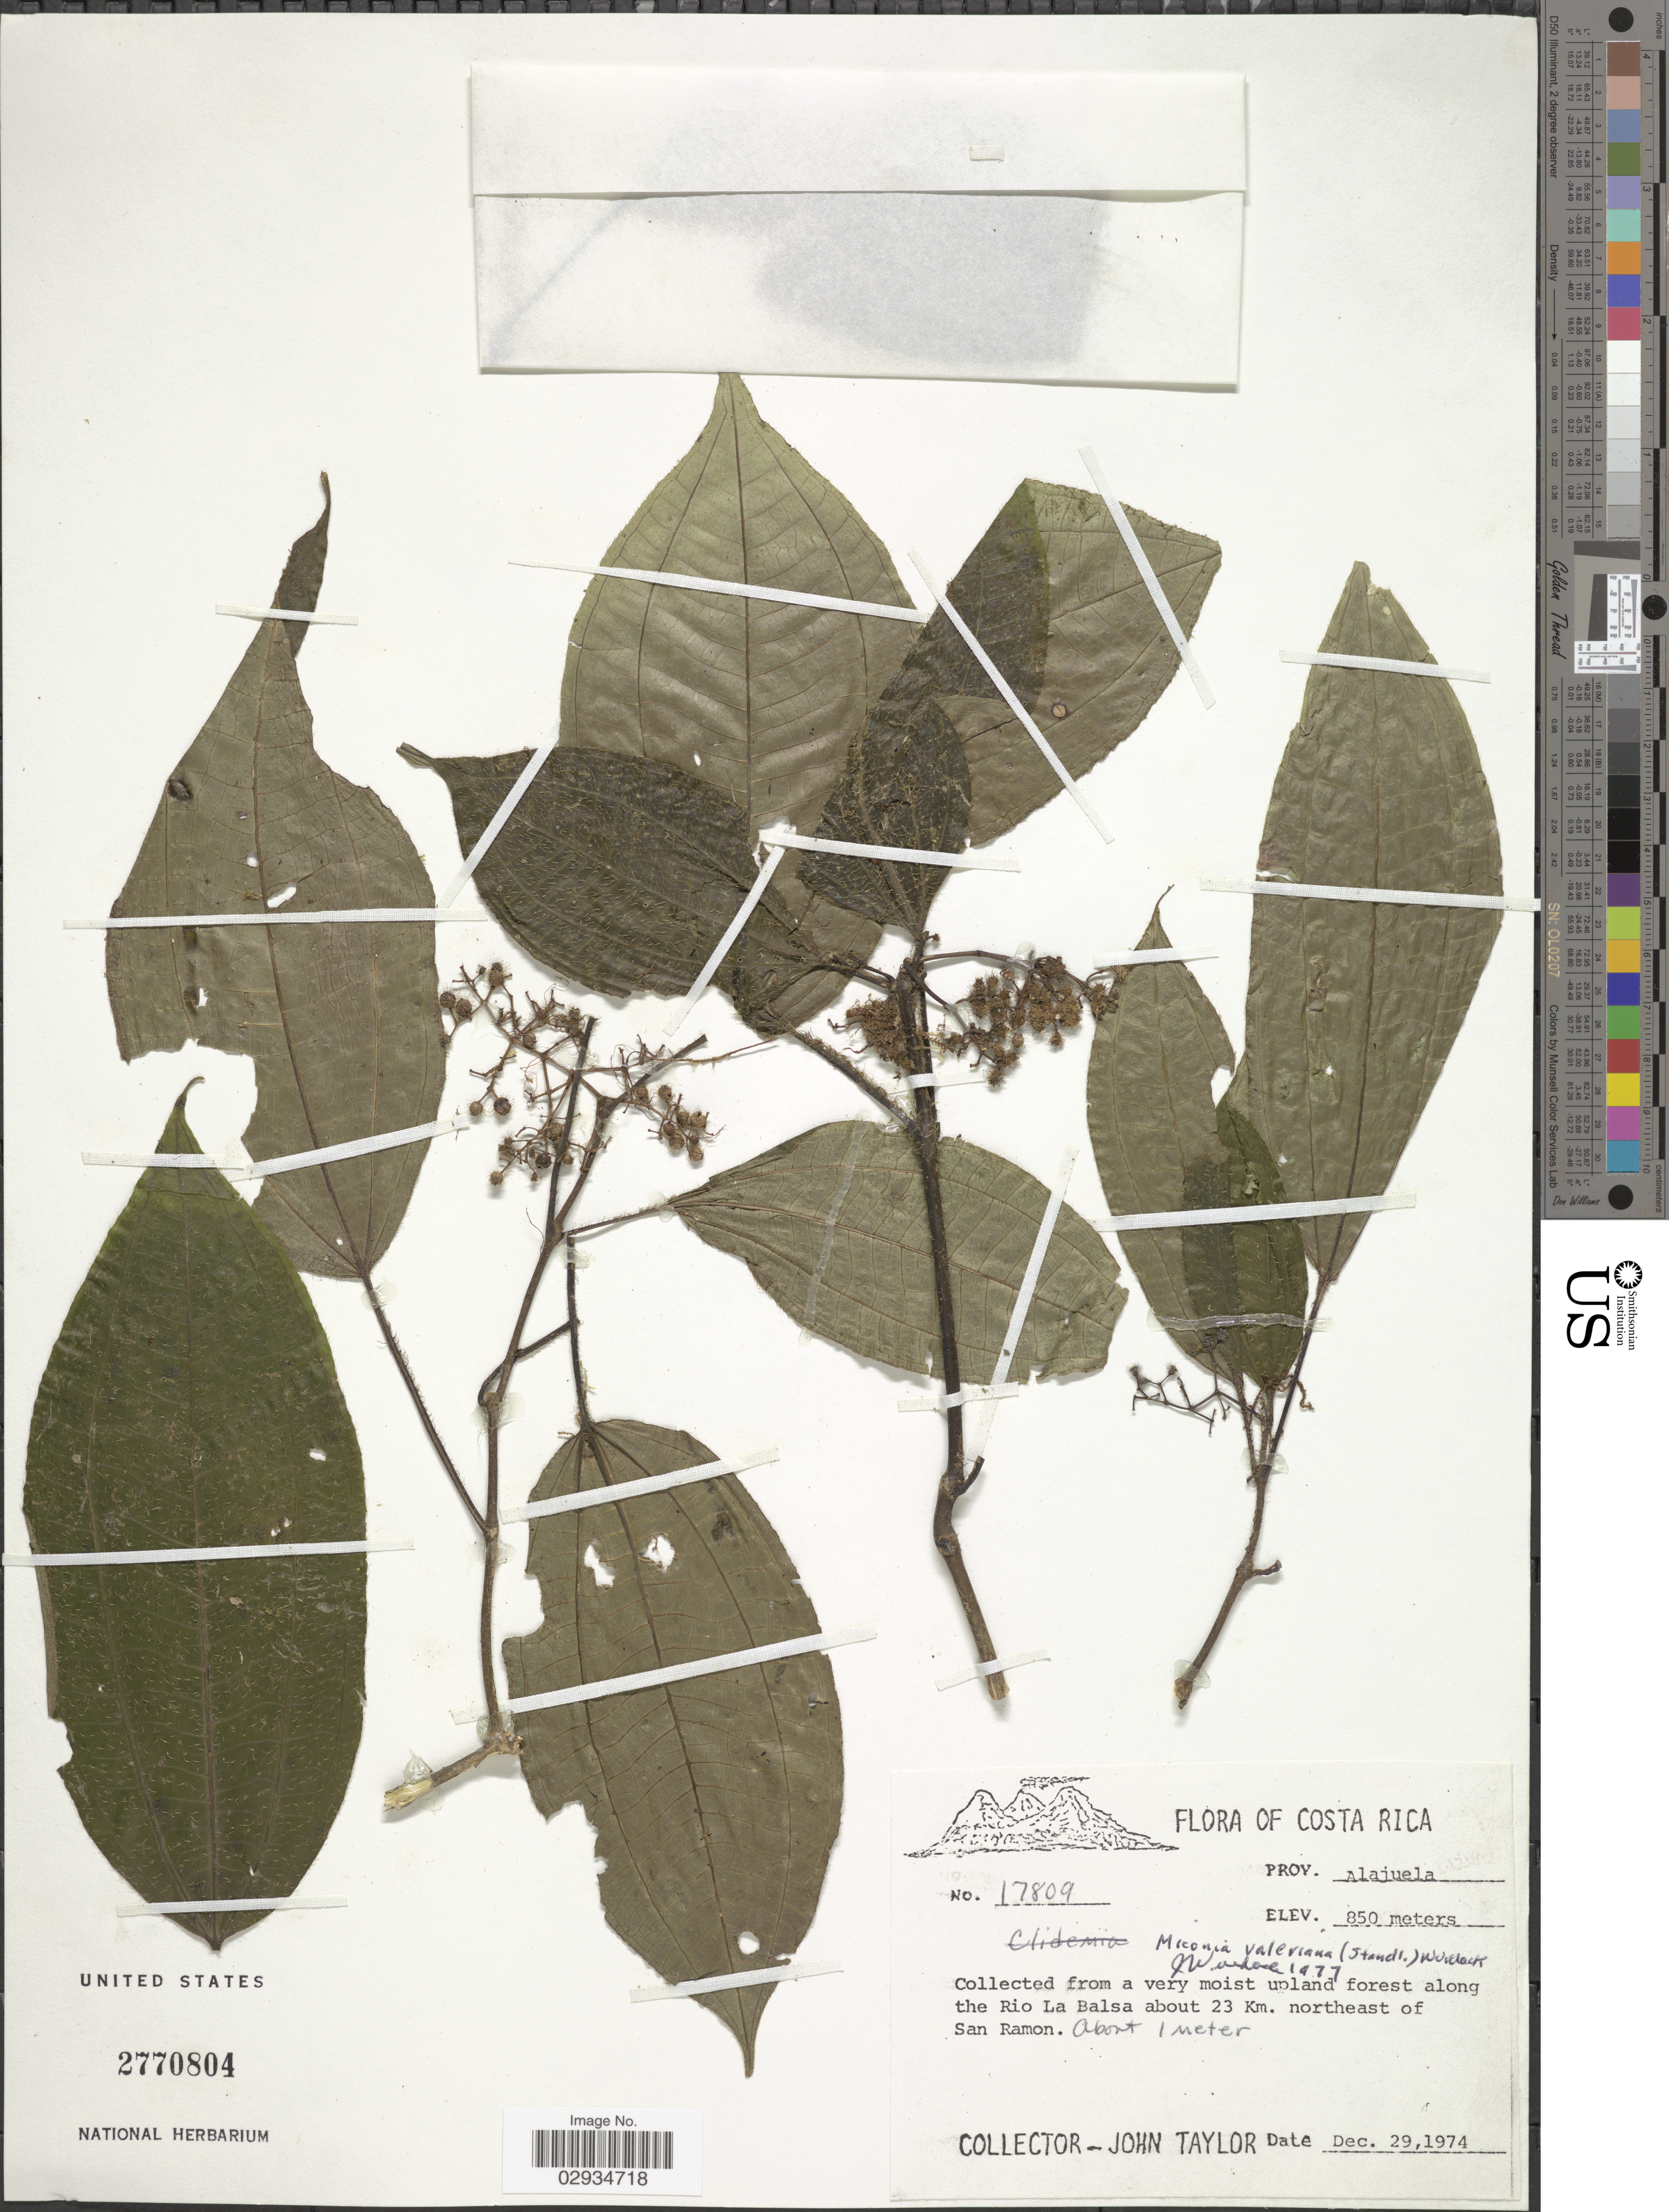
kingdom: Plantae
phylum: Tracheophyta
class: Magnoliopsida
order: Myrtales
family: Melastomataceae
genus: Miconia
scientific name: Miconia valeriana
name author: (Standl.) Wurdack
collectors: J. Taylor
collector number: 17809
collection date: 1974-12-29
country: Costa Rica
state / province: Alajuela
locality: From a very moist upland forest along the Rio La Balsa about 23 Km. northeast of San Ramon.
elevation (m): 850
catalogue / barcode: US 2770804